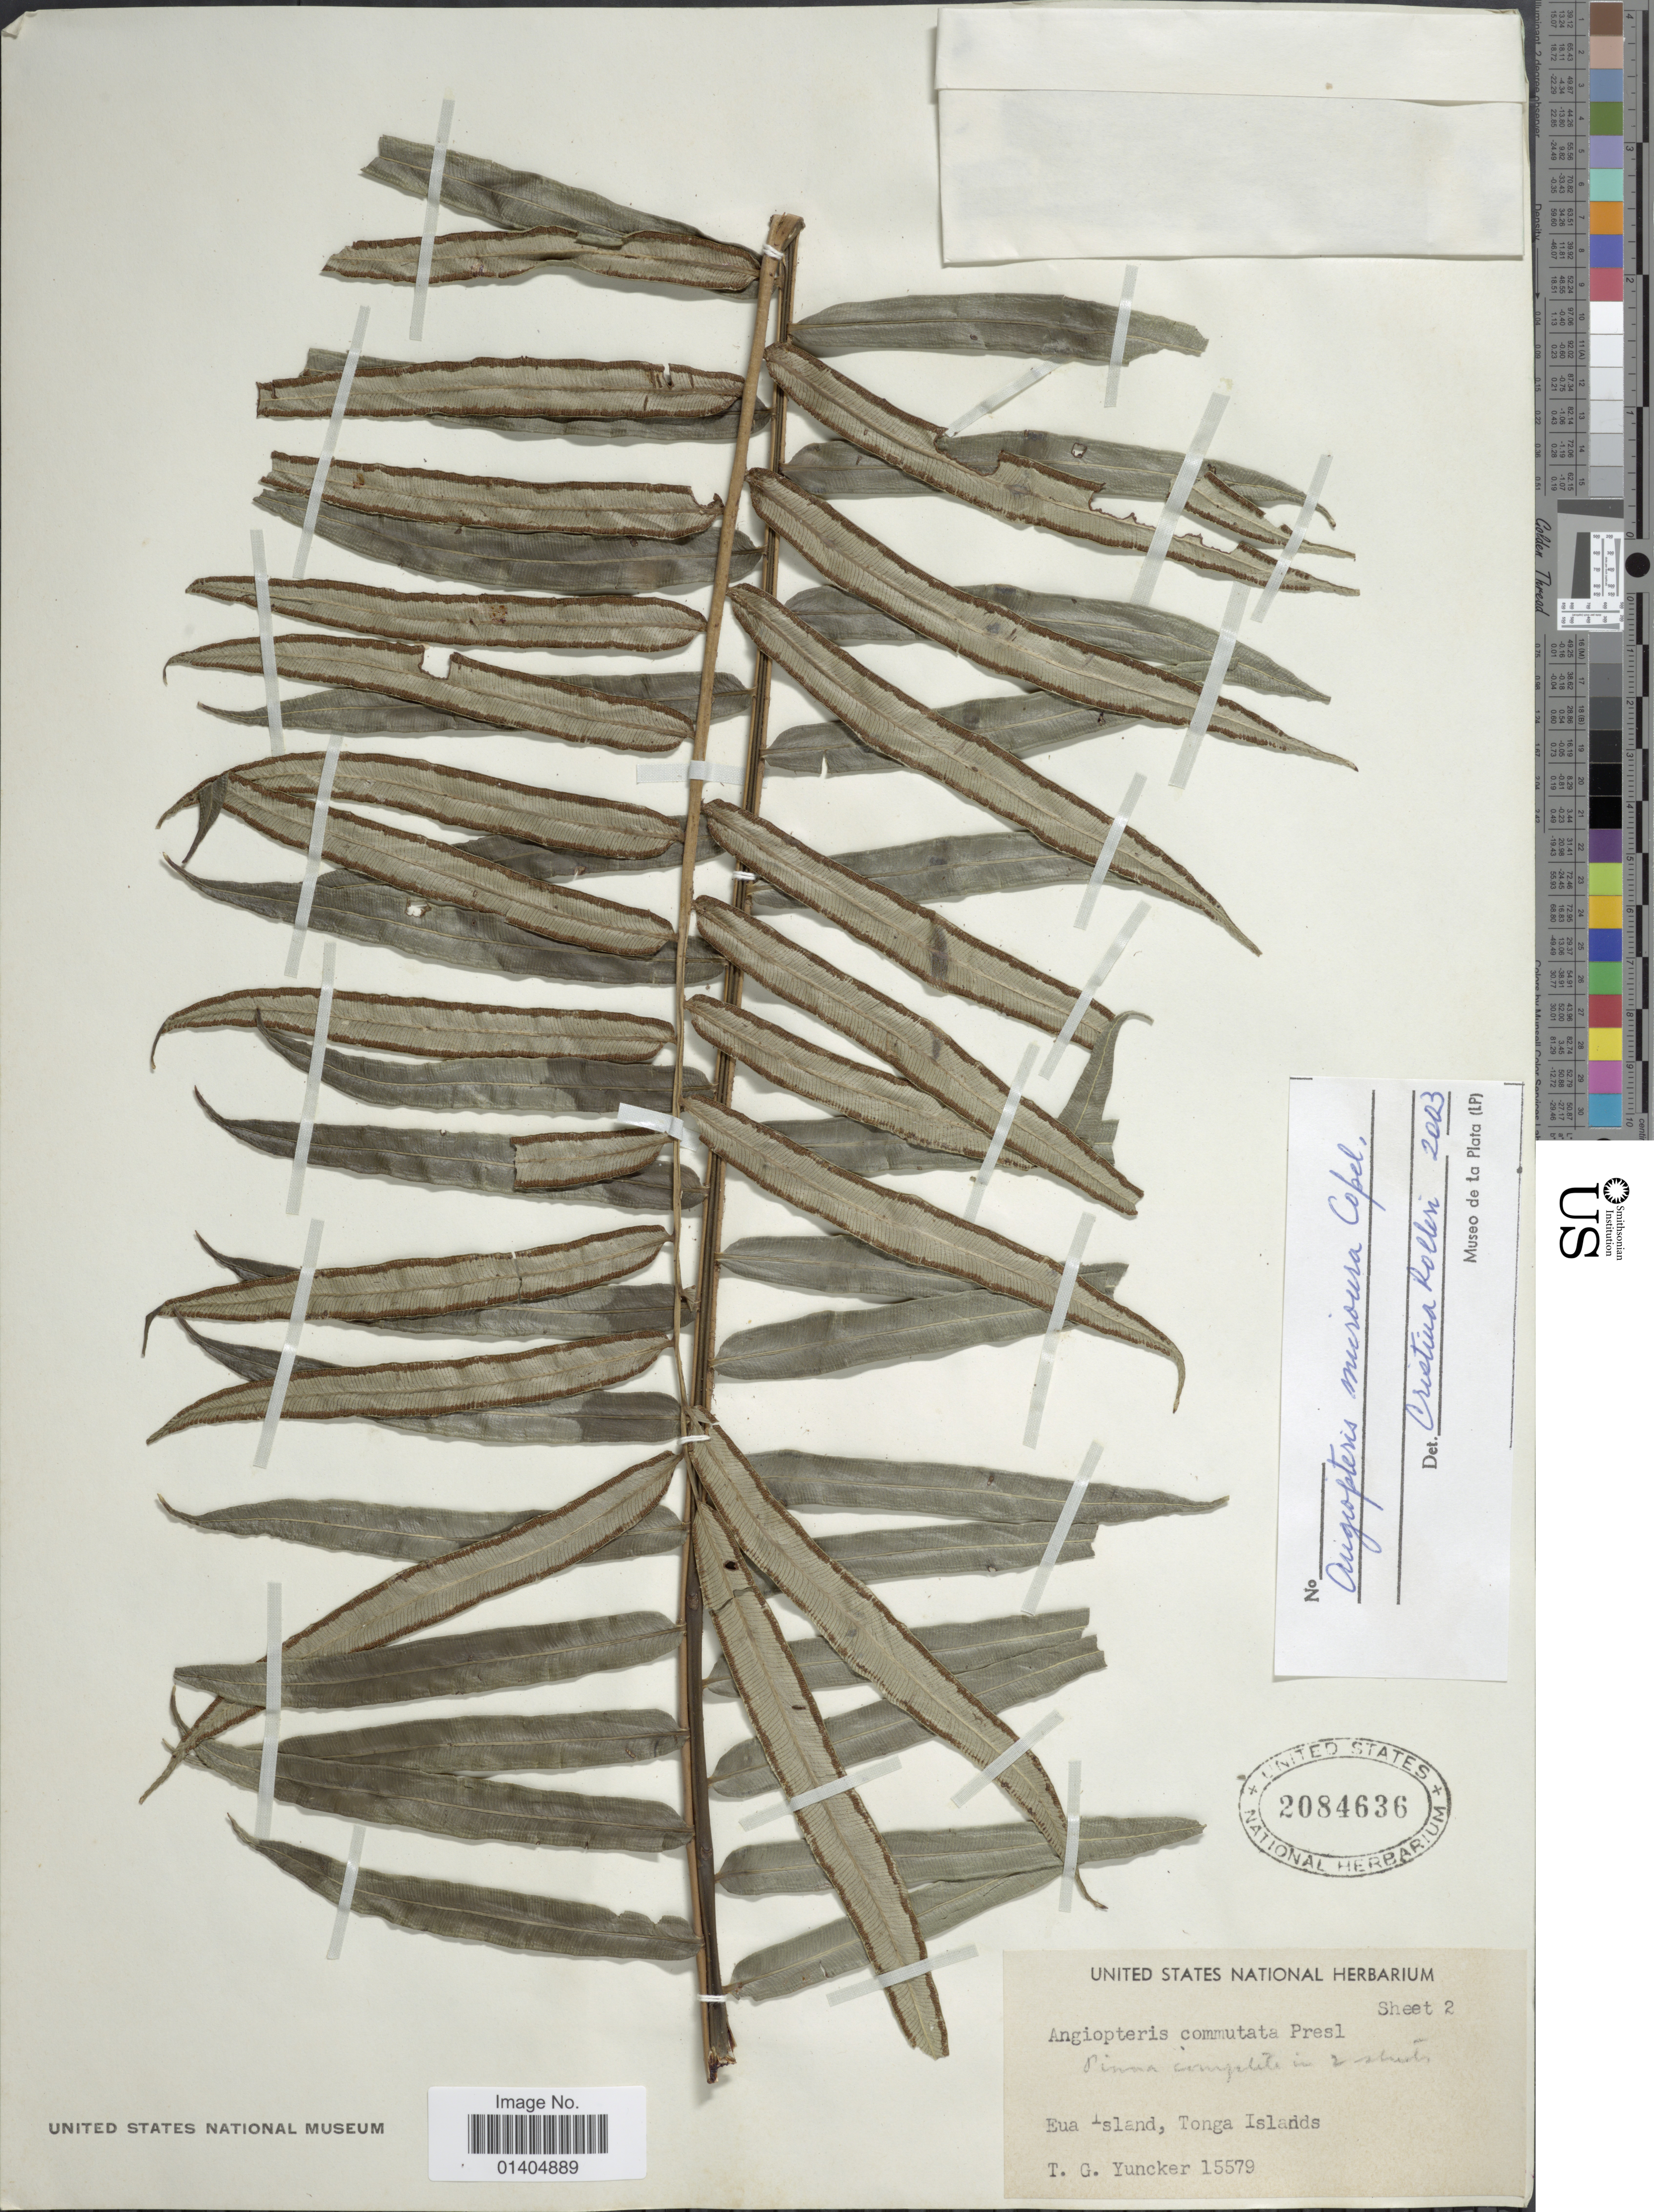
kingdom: Plantae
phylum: Tracheophyta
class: Polypodiopsida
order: Marattiales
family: Marattiaceae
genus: Angiopteris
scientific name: Angiopteris microura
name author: Copel.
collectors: T. G. Yuncker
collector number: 15579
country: Tonga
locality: Eua island, Tonga Islands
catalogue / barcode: US 2084636